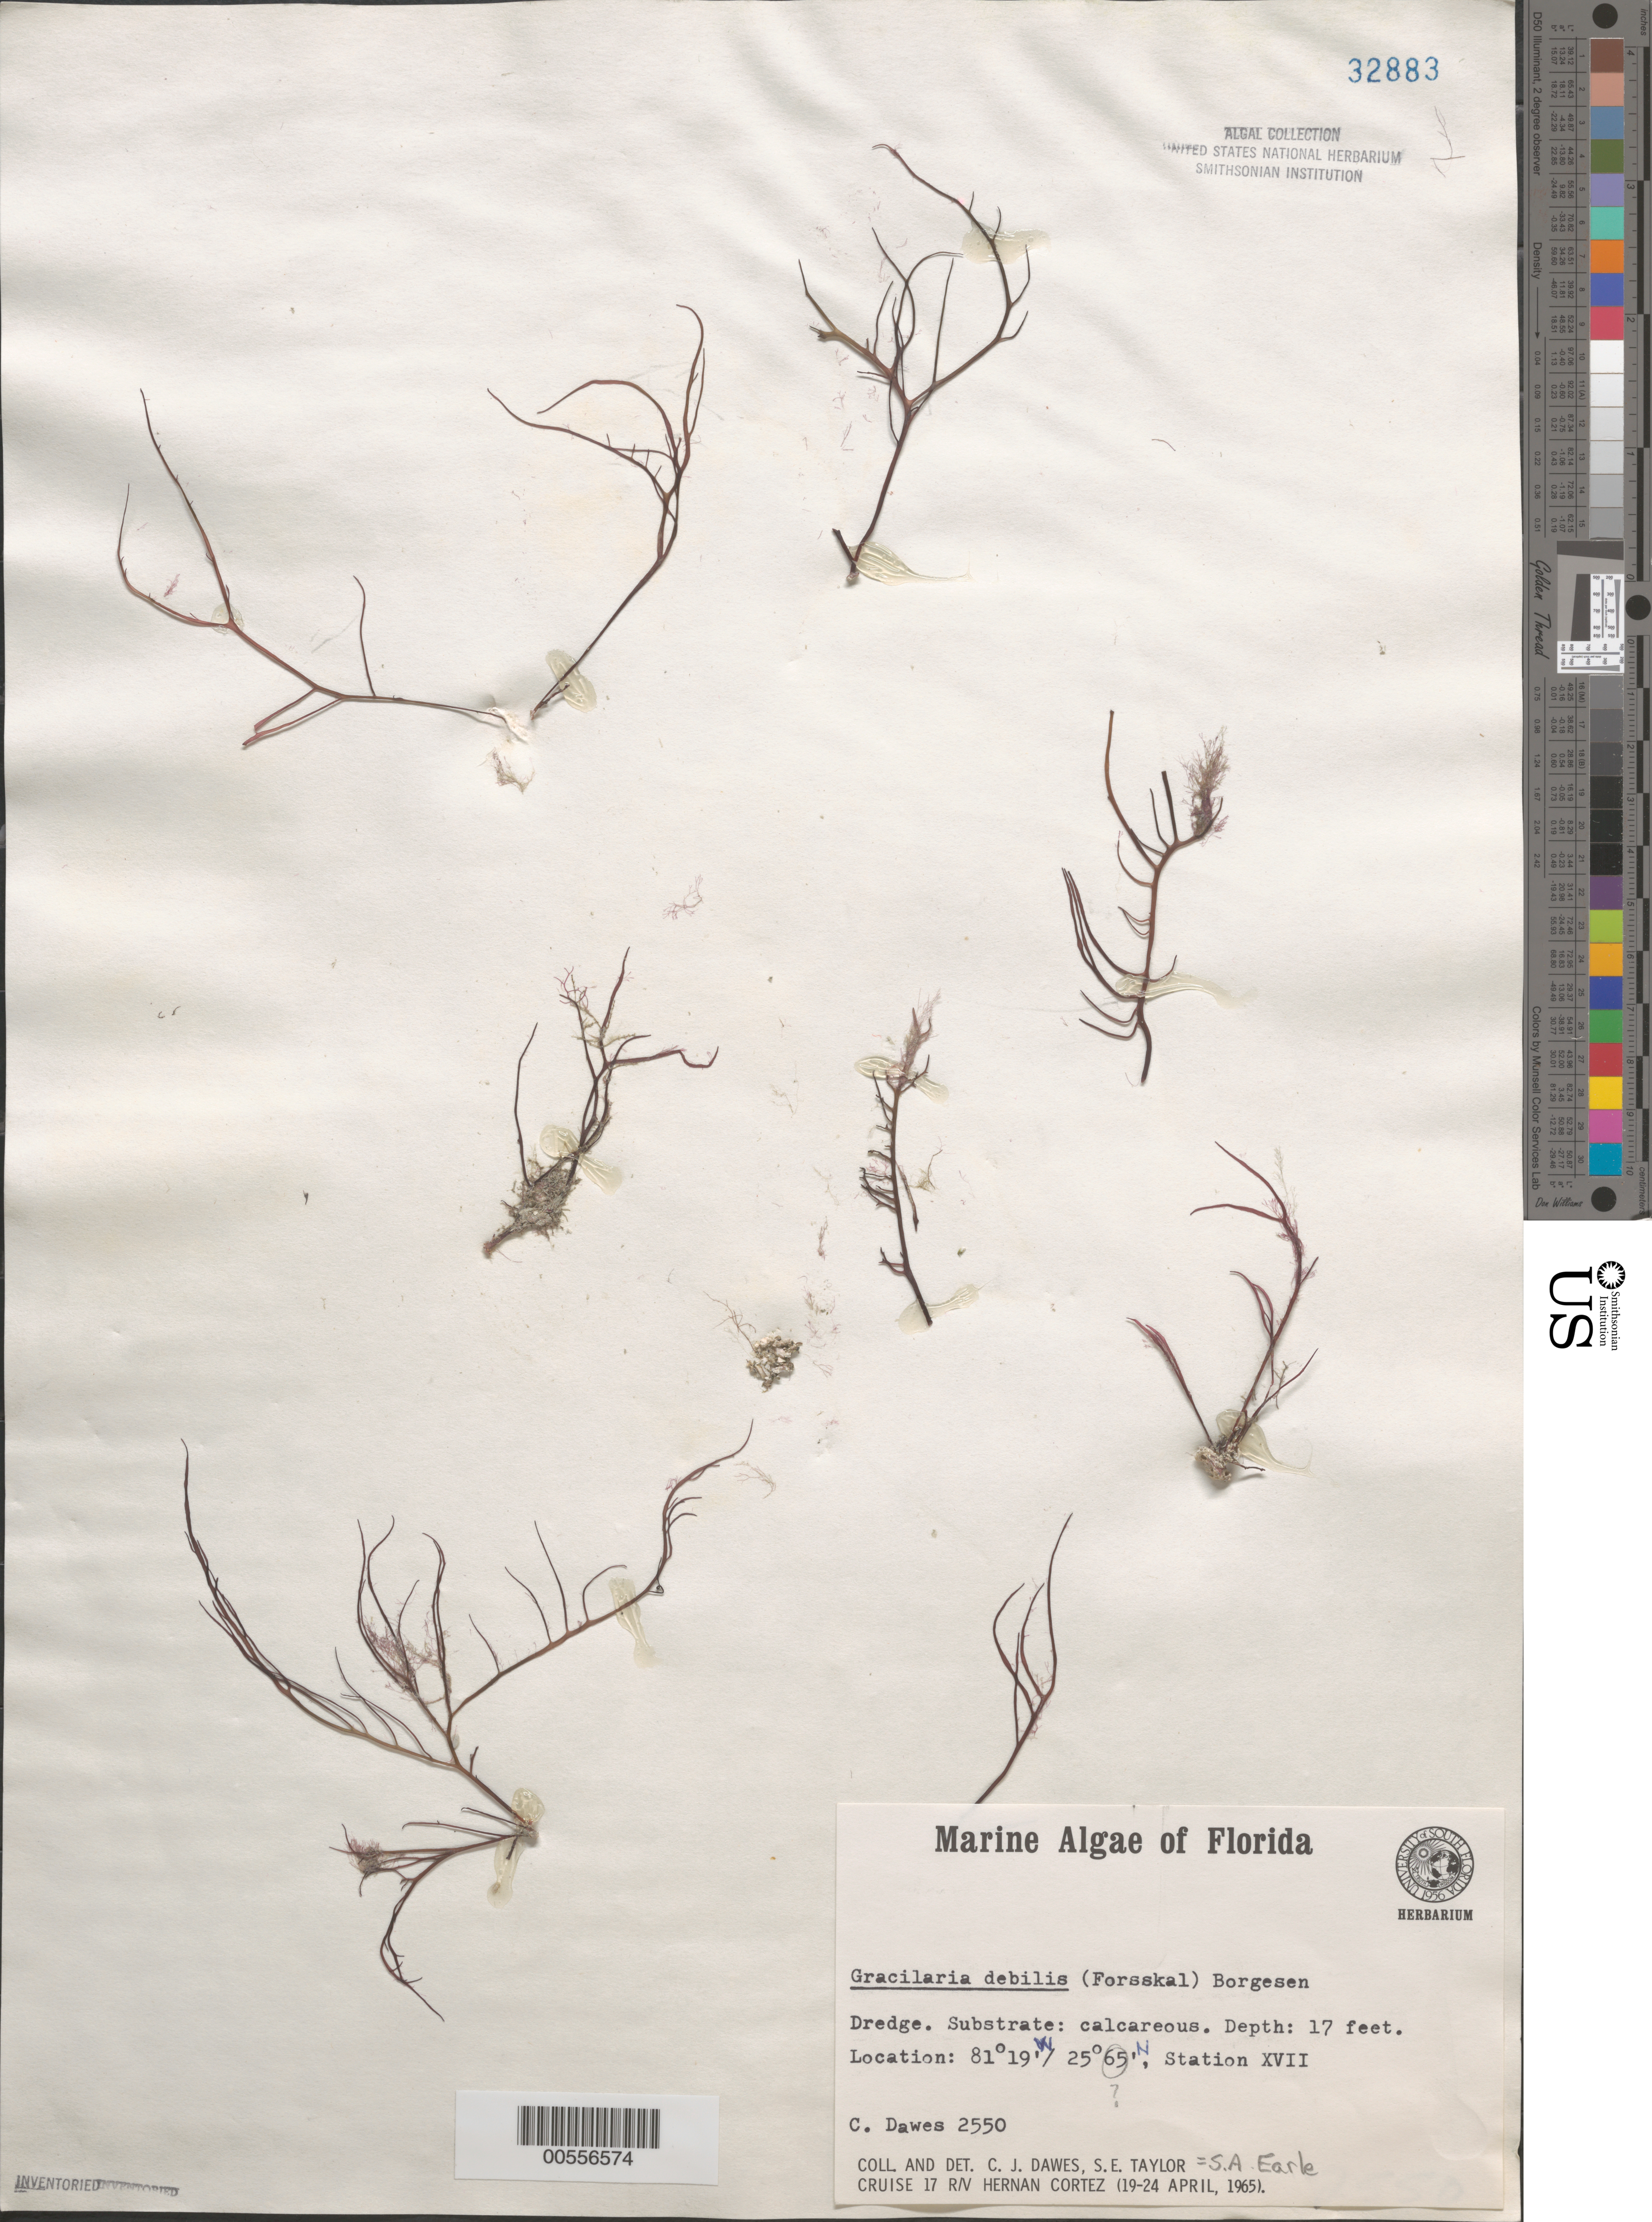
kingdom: Plantae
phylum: Rhodophyta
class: Florideophyceae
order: Gracilariales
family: Gracilariaceae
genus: Gracilaria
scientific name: Gracilaria debilis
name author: (Forssk.) Børgesen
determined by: Dawes, C. J.; Earle, S. A.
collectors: C. Dawes & S. A. Earle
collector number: Cjd 2550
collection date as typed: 19 Apr 1965 to 24 Apr 1965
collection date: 1965-04-19/1965-04-24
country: United States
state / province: Florida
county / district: Collier County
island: Ten Thousand Islands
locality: Gulf of Mexico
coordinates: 25 65' N, 81 19' W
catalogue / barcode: US 32883